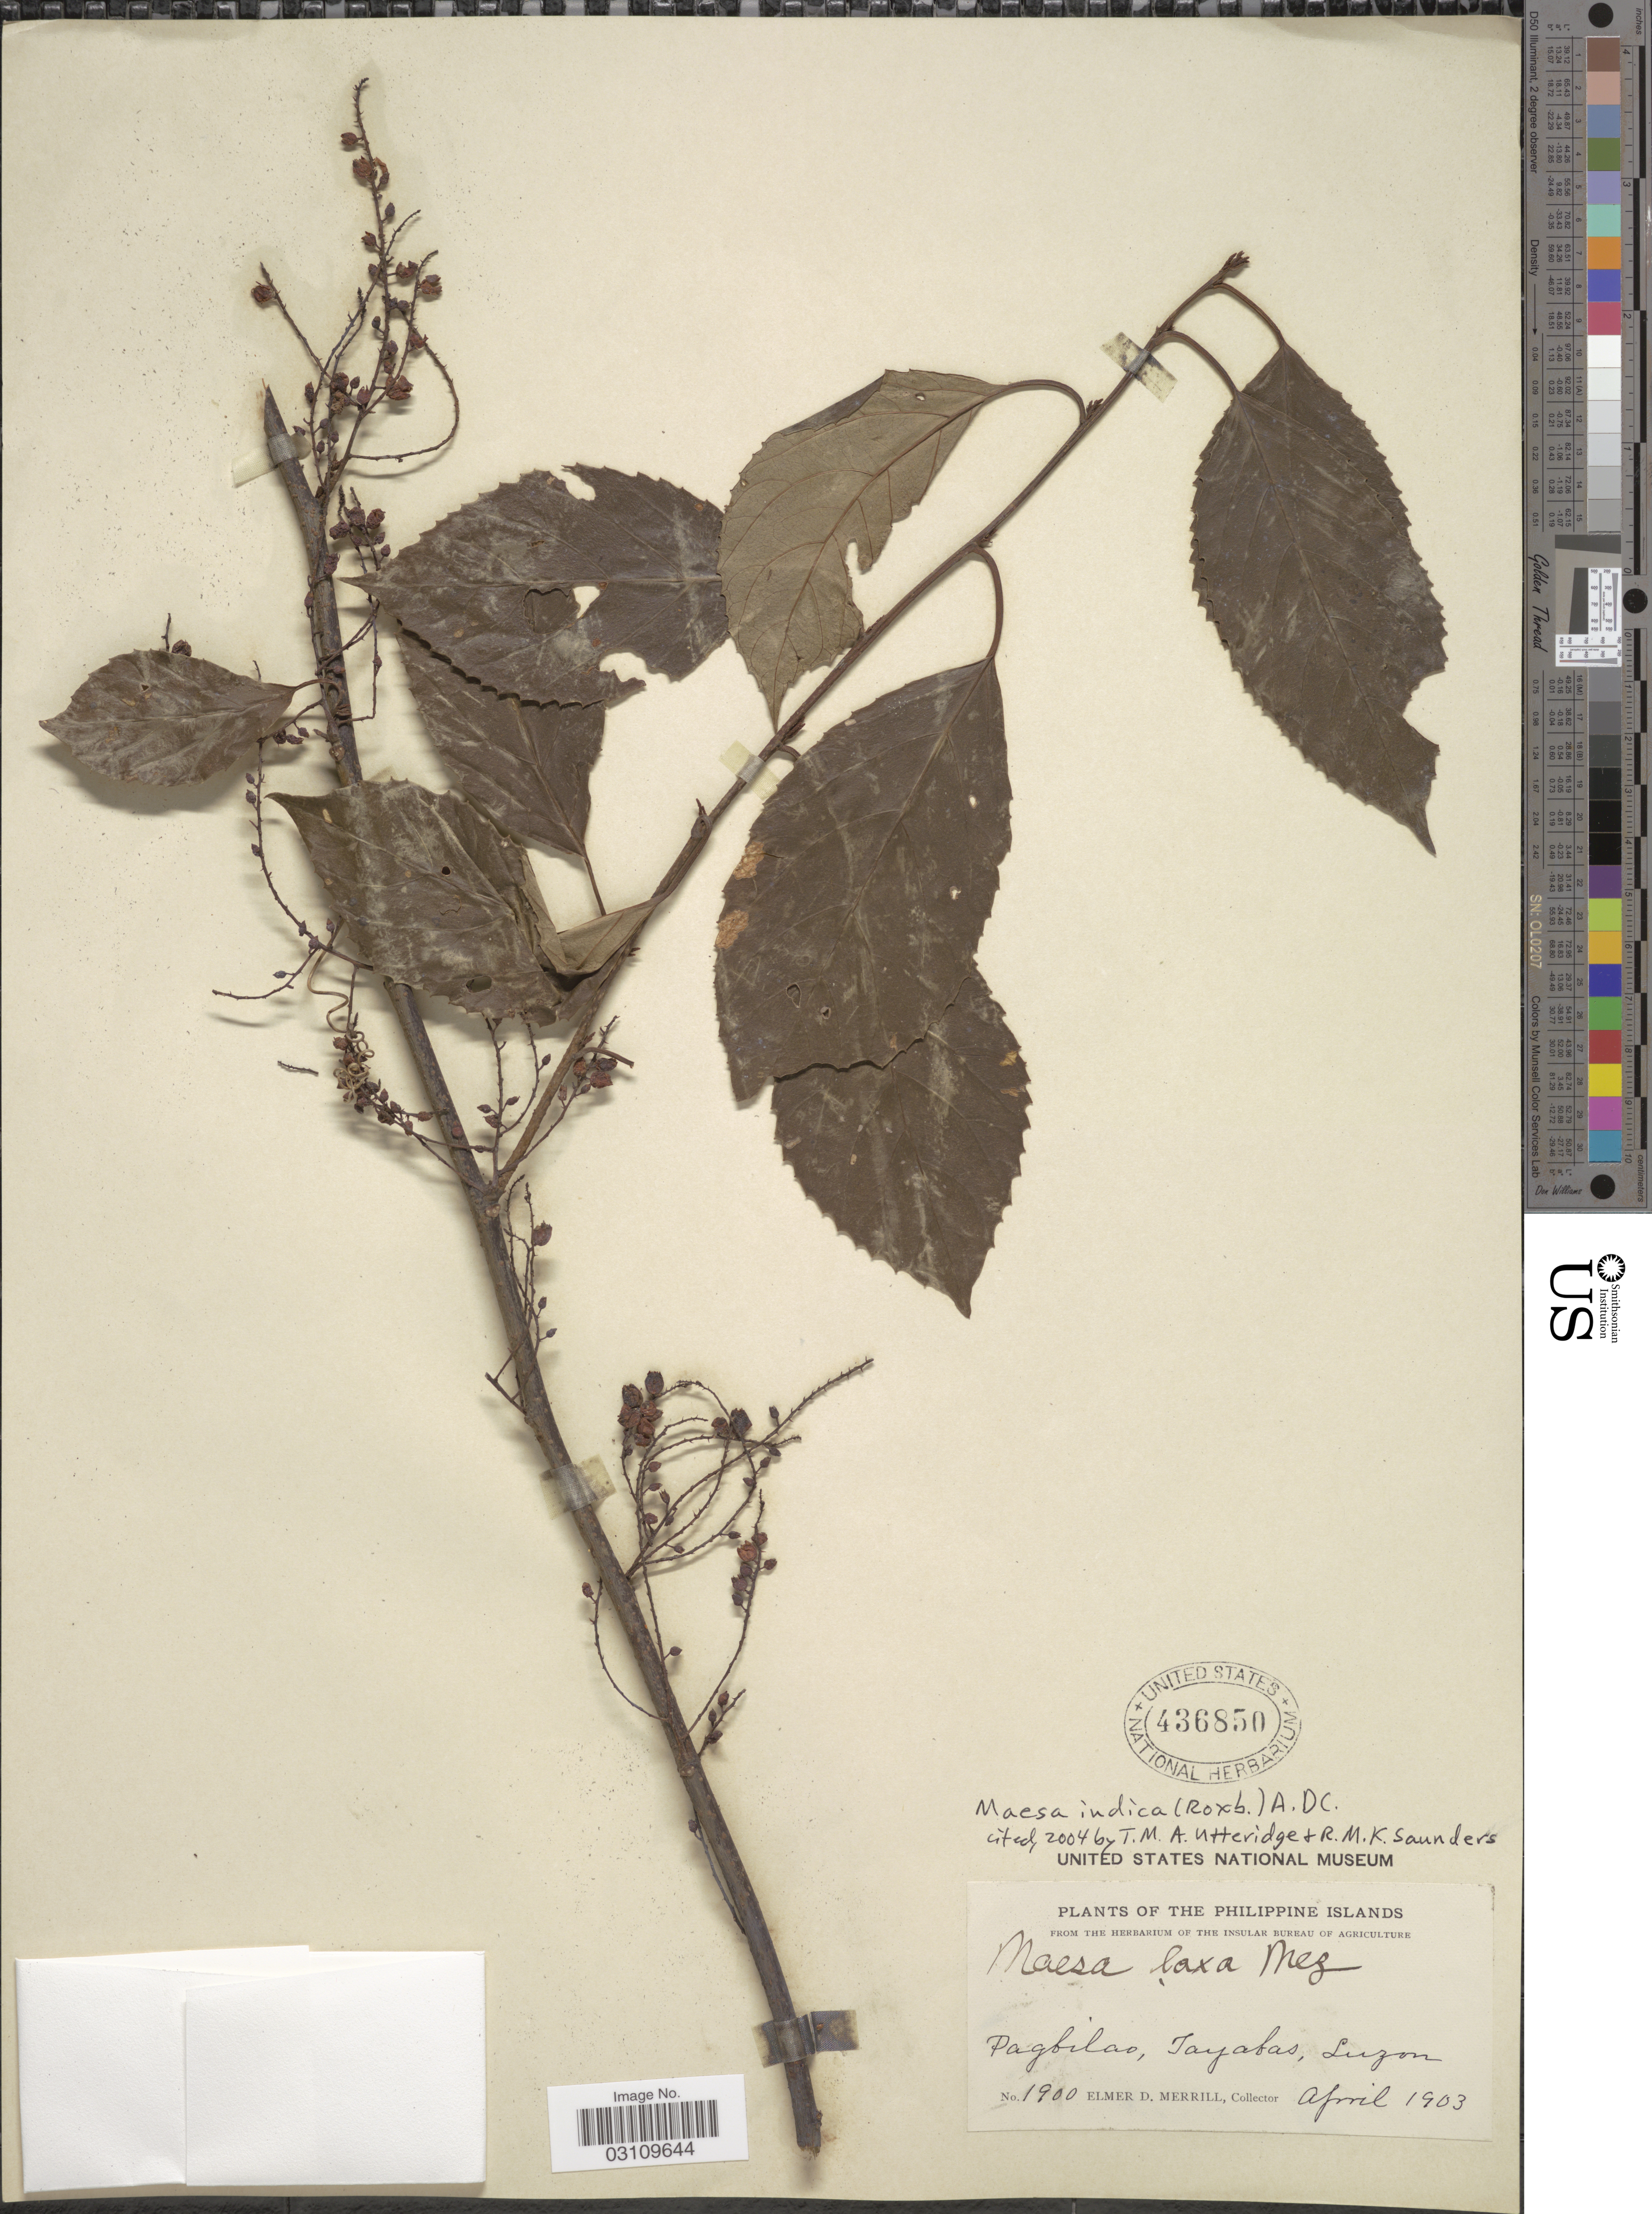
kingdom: Plantae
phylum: Tracheophyta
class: Magnoliopsida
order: Ericales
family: Primulaceae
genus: Maesa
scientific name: Maesa indica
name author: (Roxb.) A. DC.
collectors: E. D. Merrill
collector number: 1900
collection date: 1903-04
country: Philippines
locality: Pagbilao, Province of Tayabas, Luzon.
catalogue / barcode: US 436850